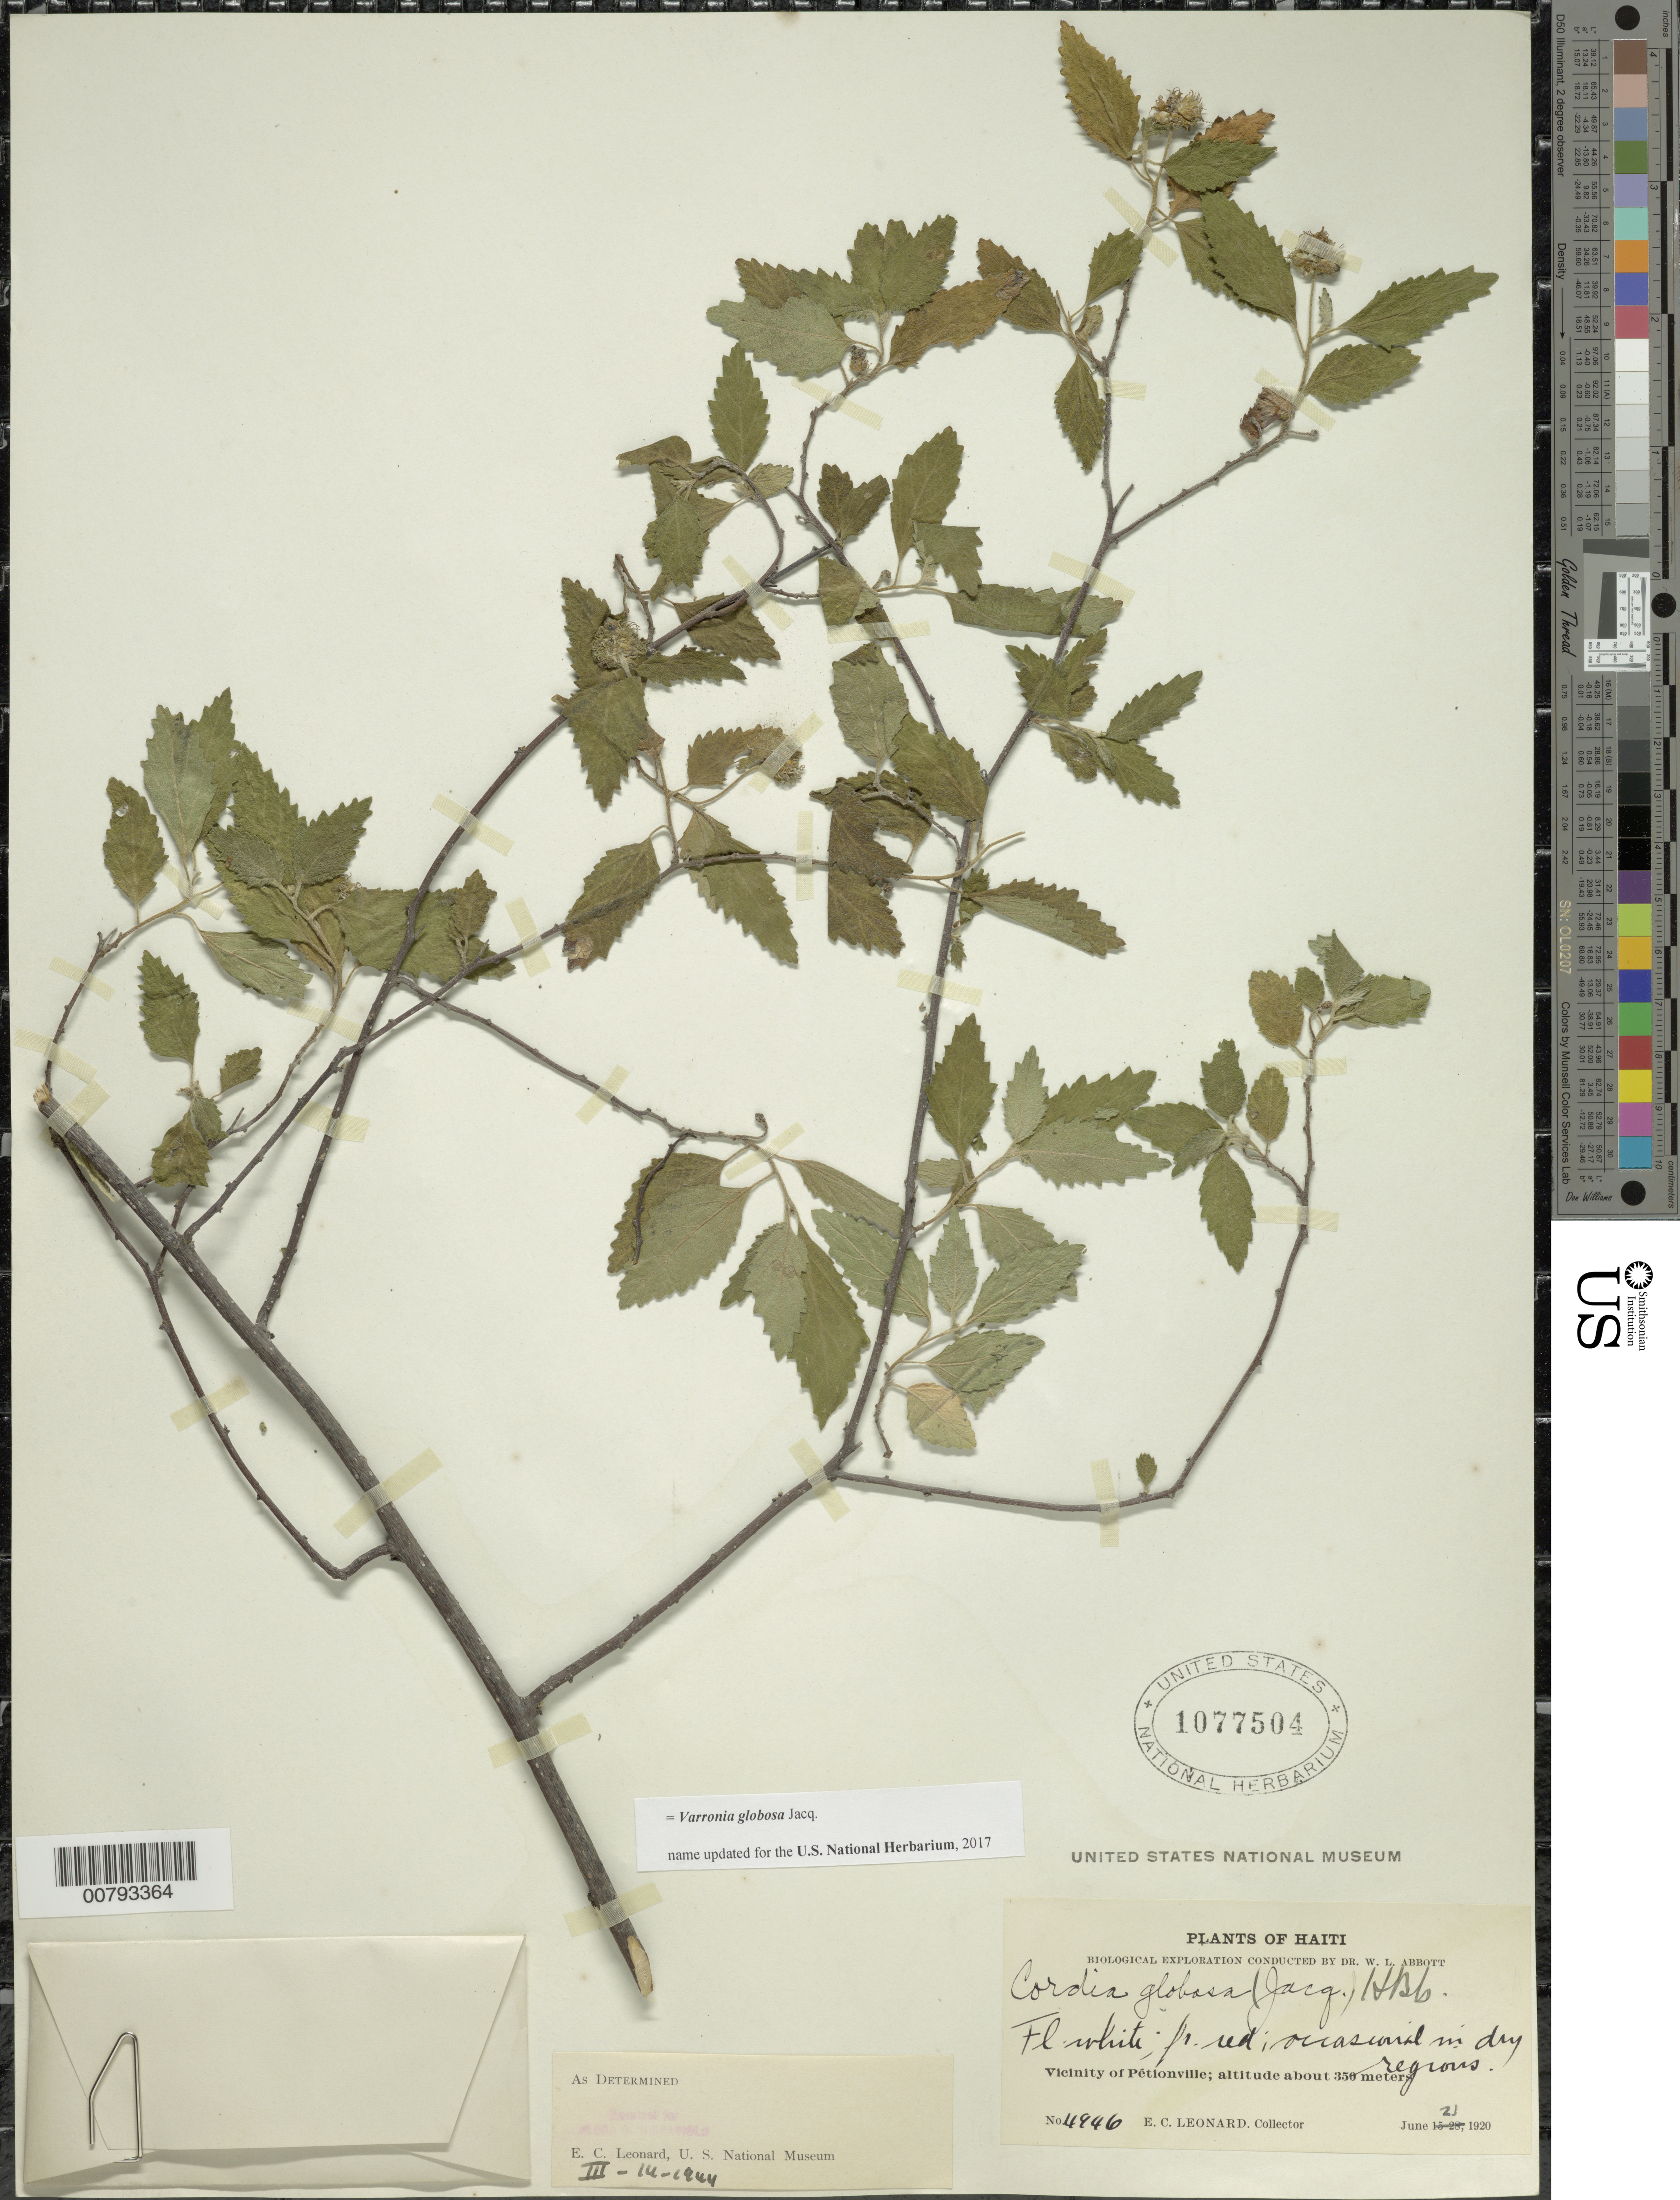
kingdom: Plantae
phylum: Tracheophyta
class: Magnoliopsida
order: Boraginales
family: Cordiaceae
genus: Varronia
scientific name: Varronia globosa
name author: Jacq.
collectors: E. C. Leonard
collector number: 4946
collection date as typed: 21 Jun 1920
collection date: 1920-06-21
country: Haiti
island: Hispaniola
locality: Vicinity of Pétionville.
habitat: occasional in dry regions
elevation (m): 350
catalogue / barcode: US 1077504